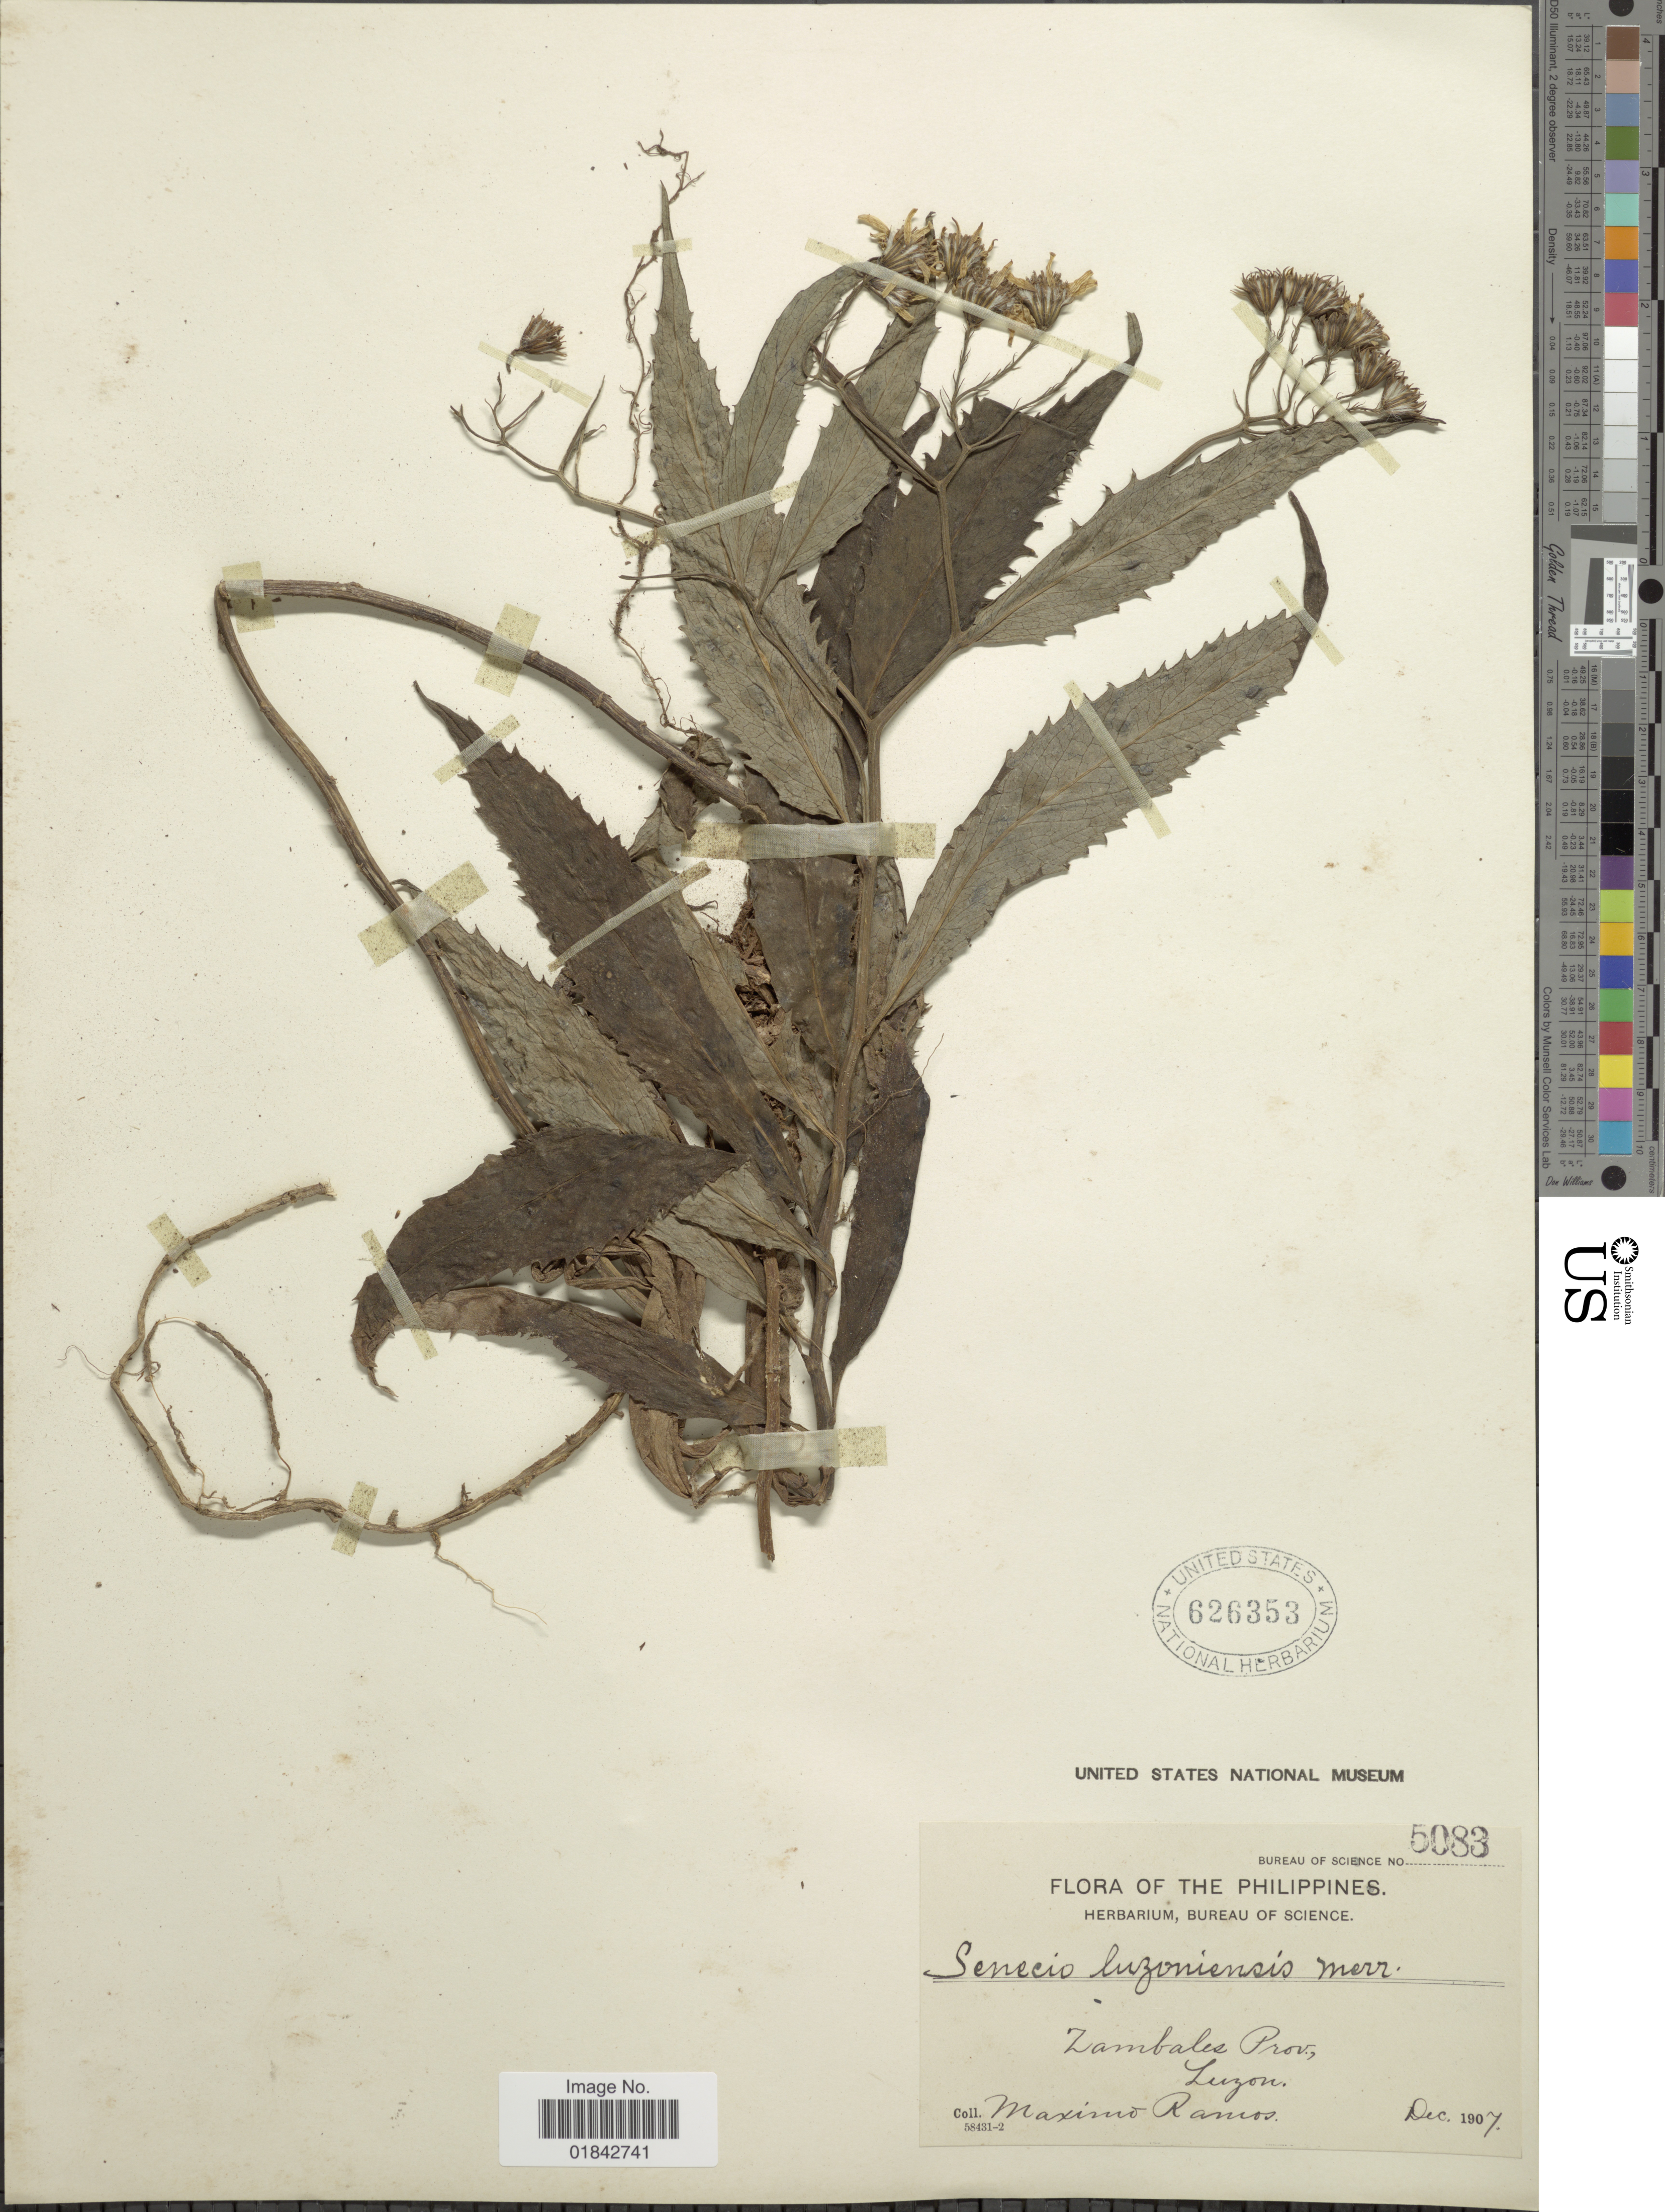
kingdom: Plantae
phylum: Tracheophyta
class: Magnoliopsida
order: Asterales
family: Asteraceae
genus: Senecio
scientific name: Senecio luzoniensis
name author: Merr.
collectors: M. Ramos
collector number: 5083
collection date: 1907-12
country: Philippines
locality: Zambales Prov. Luzon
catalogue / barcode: US 626353